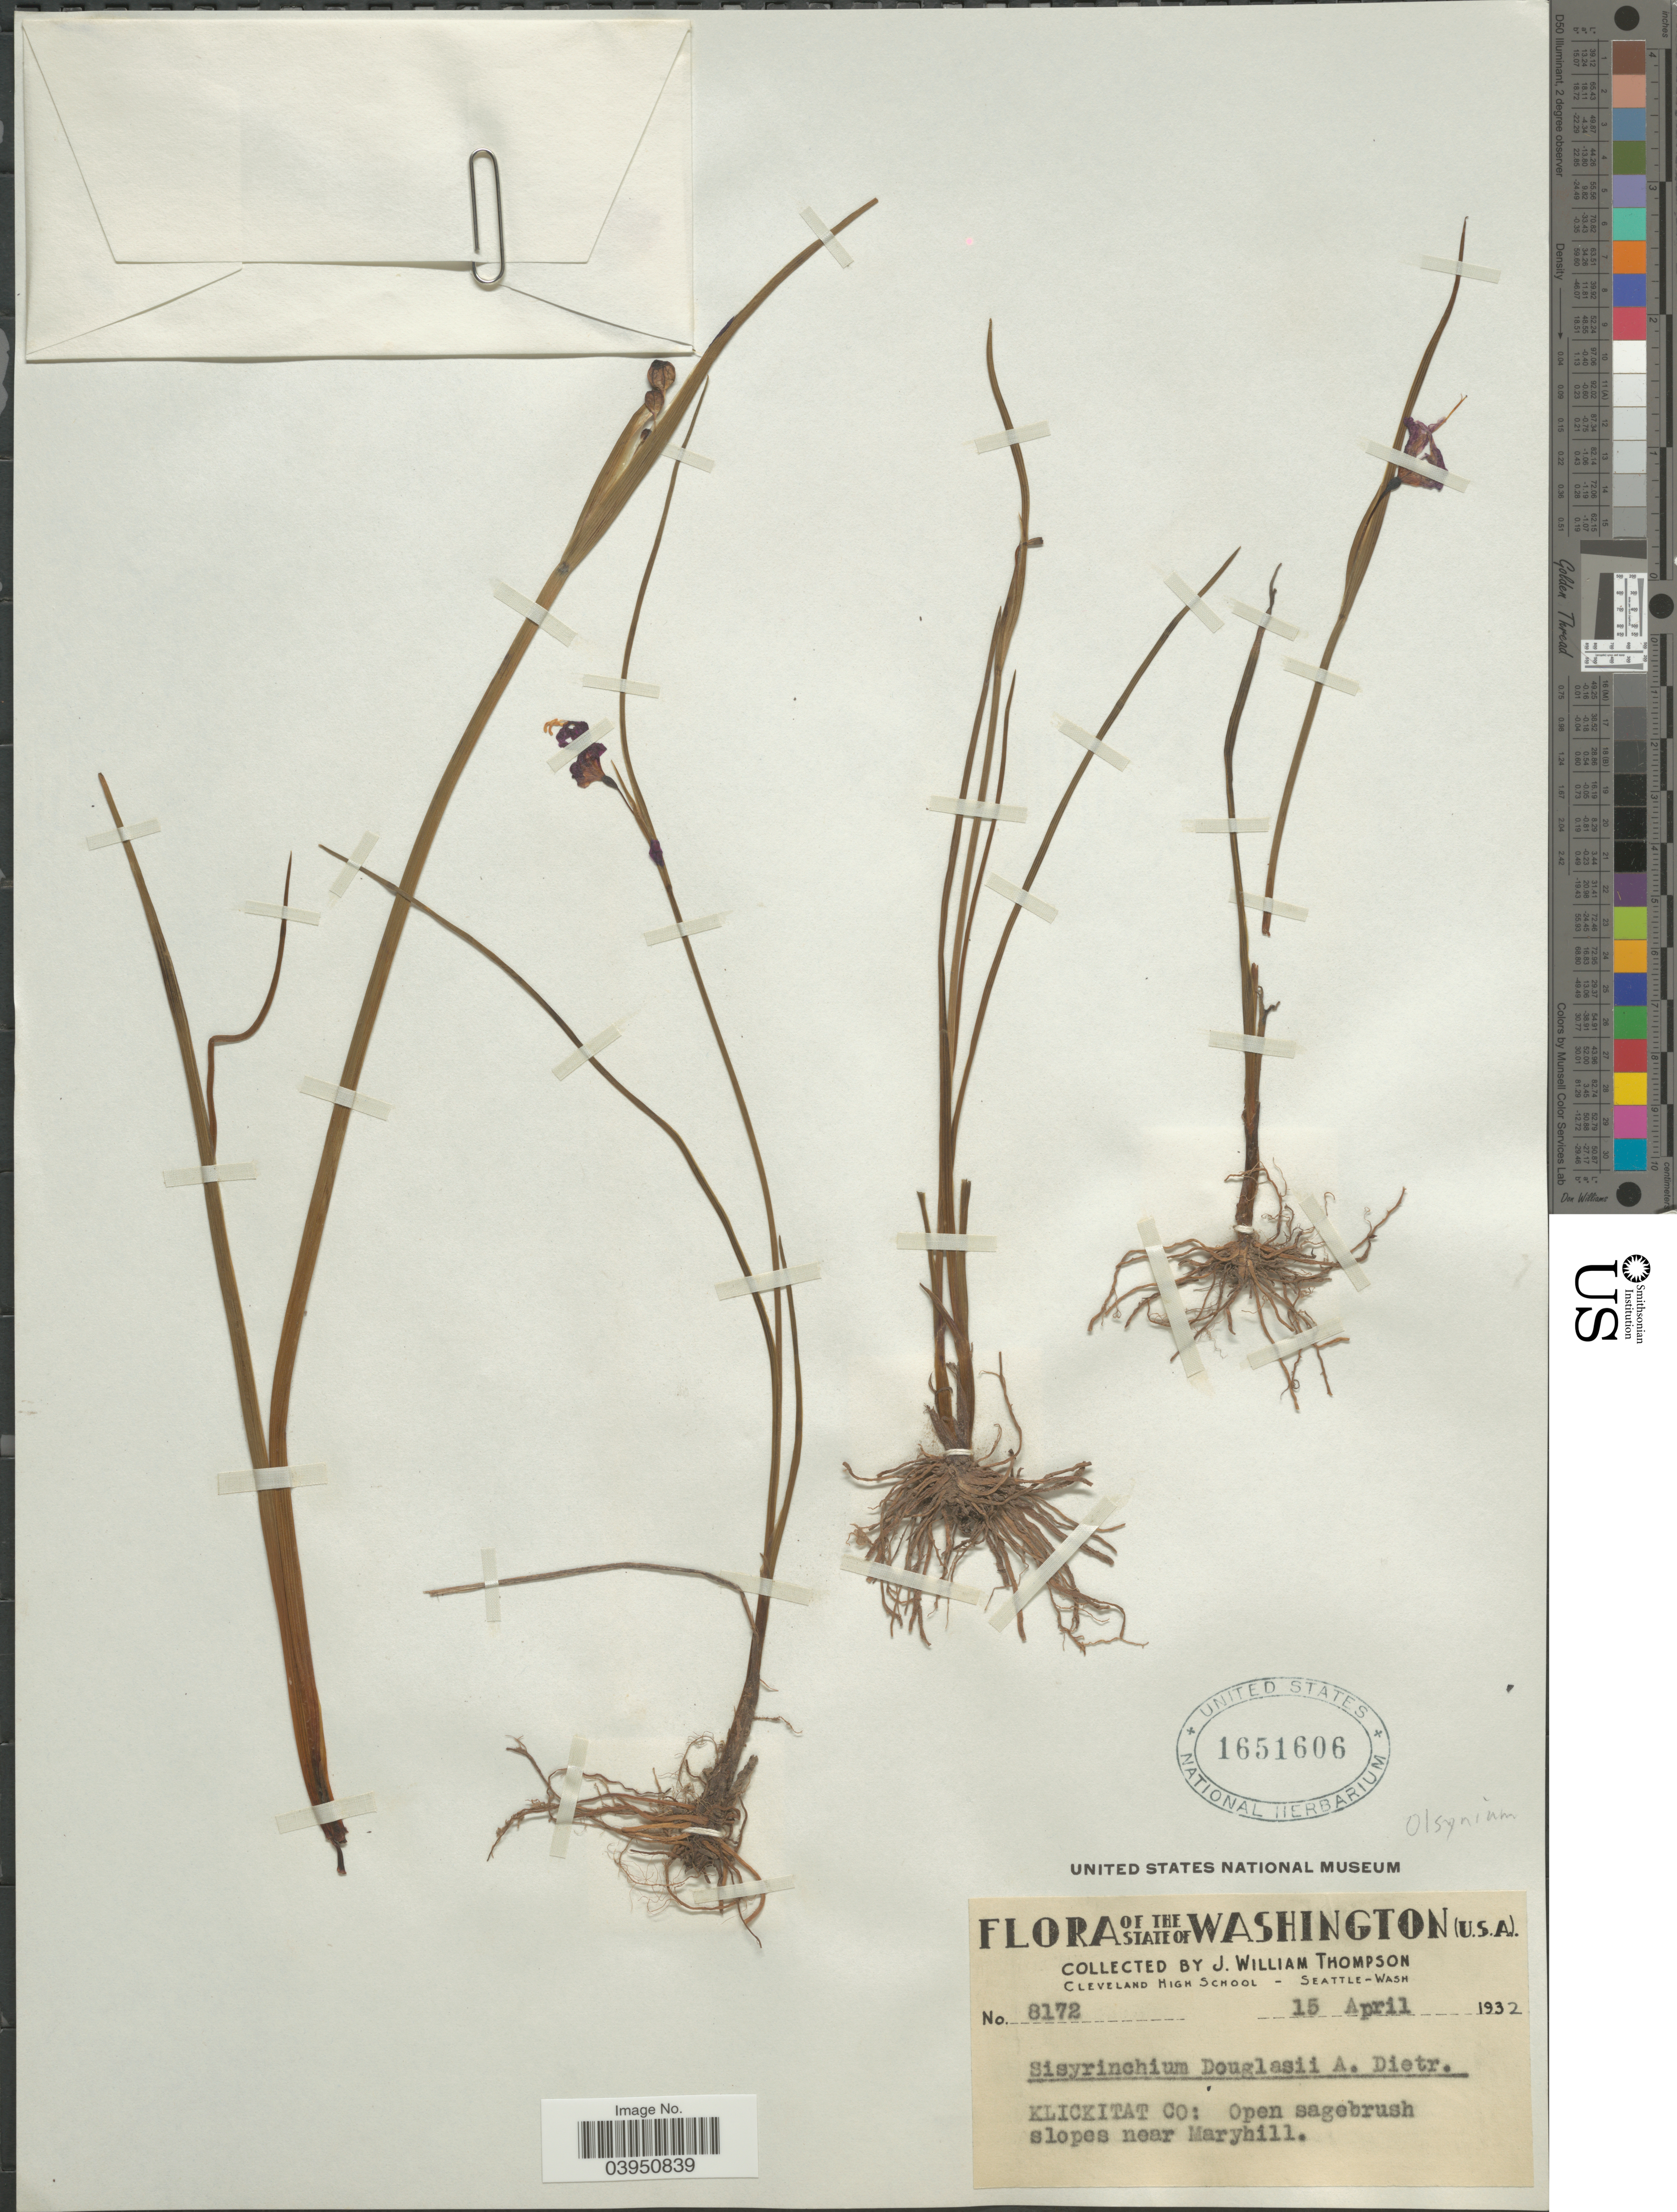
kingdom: Plantae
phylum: Tracheophyta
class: Liliopsida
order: Asparagales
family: Iridaceae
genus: Sisyrinchium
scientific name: Sisyrinchium douglasii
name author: A. Dietr.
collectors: J. W. Thompson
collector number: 8172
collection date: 1932-04-15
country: United States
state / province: Washington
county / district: Klickitat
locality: Klickitat Co: Open sagebrush slopes near Maryhill.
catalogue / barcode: US 1651606